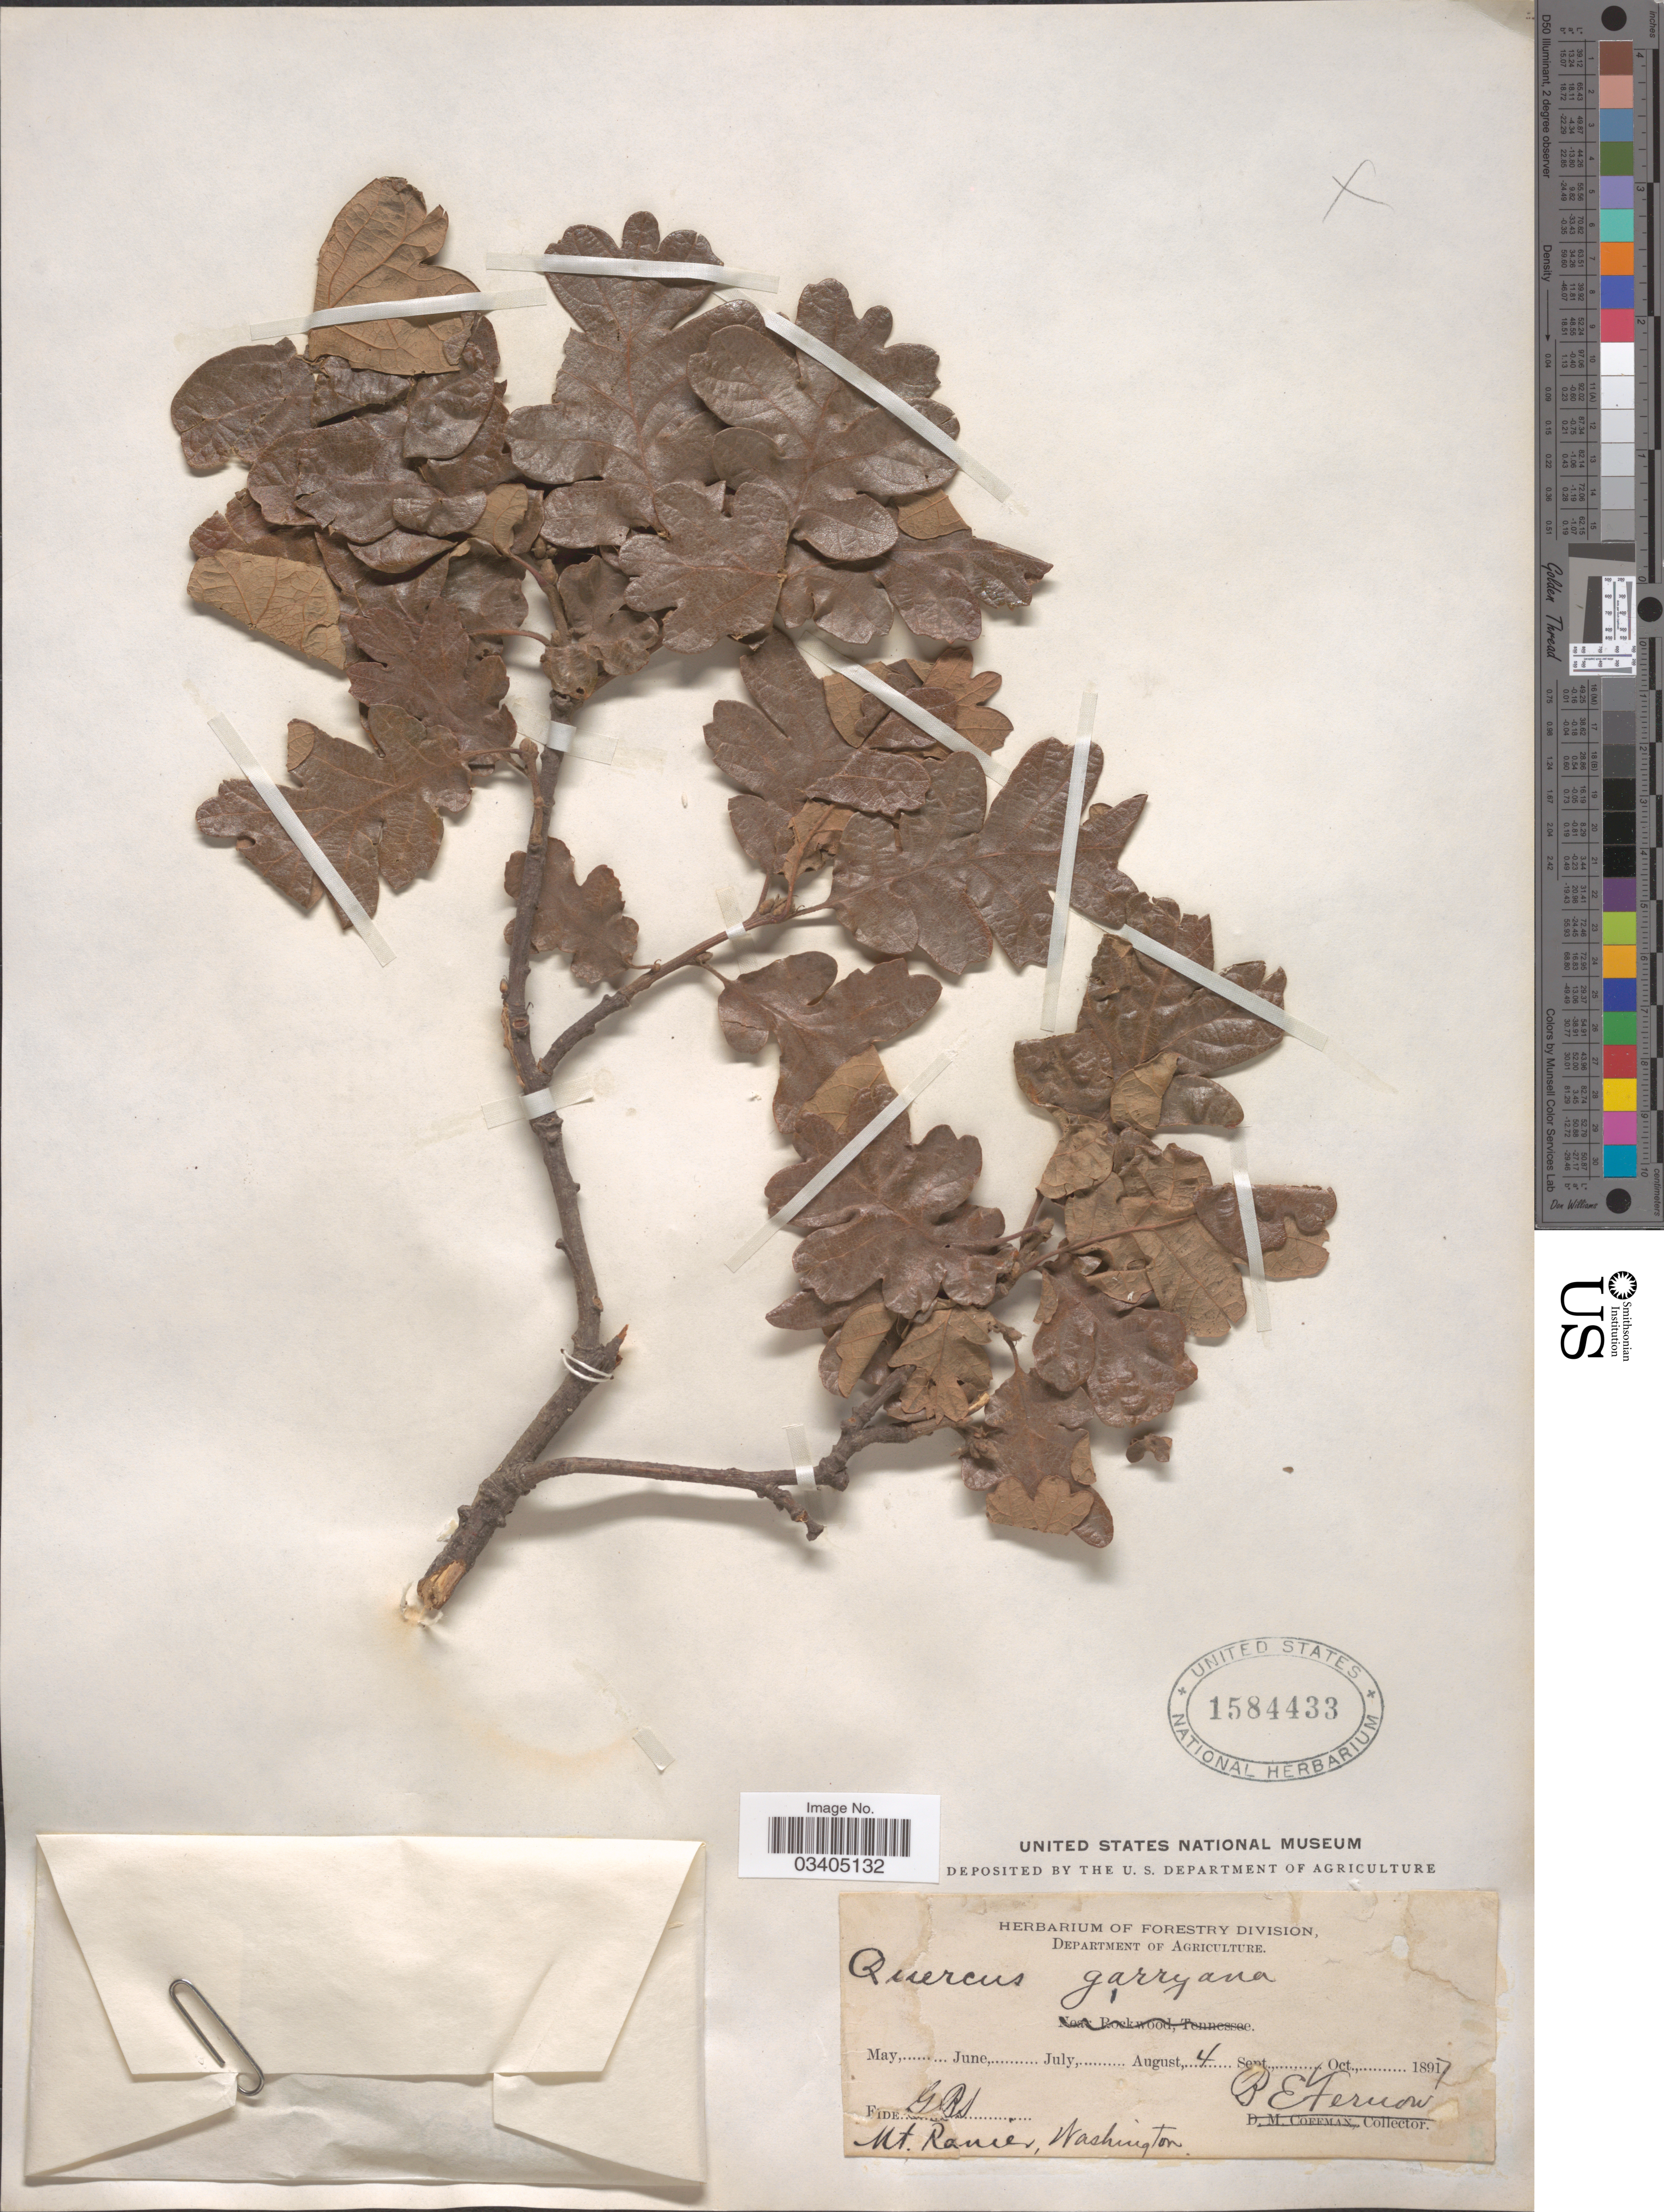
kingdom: Plantae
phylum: Tracheophyta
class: Magnoliopsida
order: Fagales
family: Fagaceae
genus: Quercus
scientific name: Quercus garryana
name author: Douglas ex Hook.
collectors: B. Fernow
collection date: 1897-08-04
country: United States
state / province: Washington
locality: Mt. Ranier.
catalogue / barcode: US 1584433